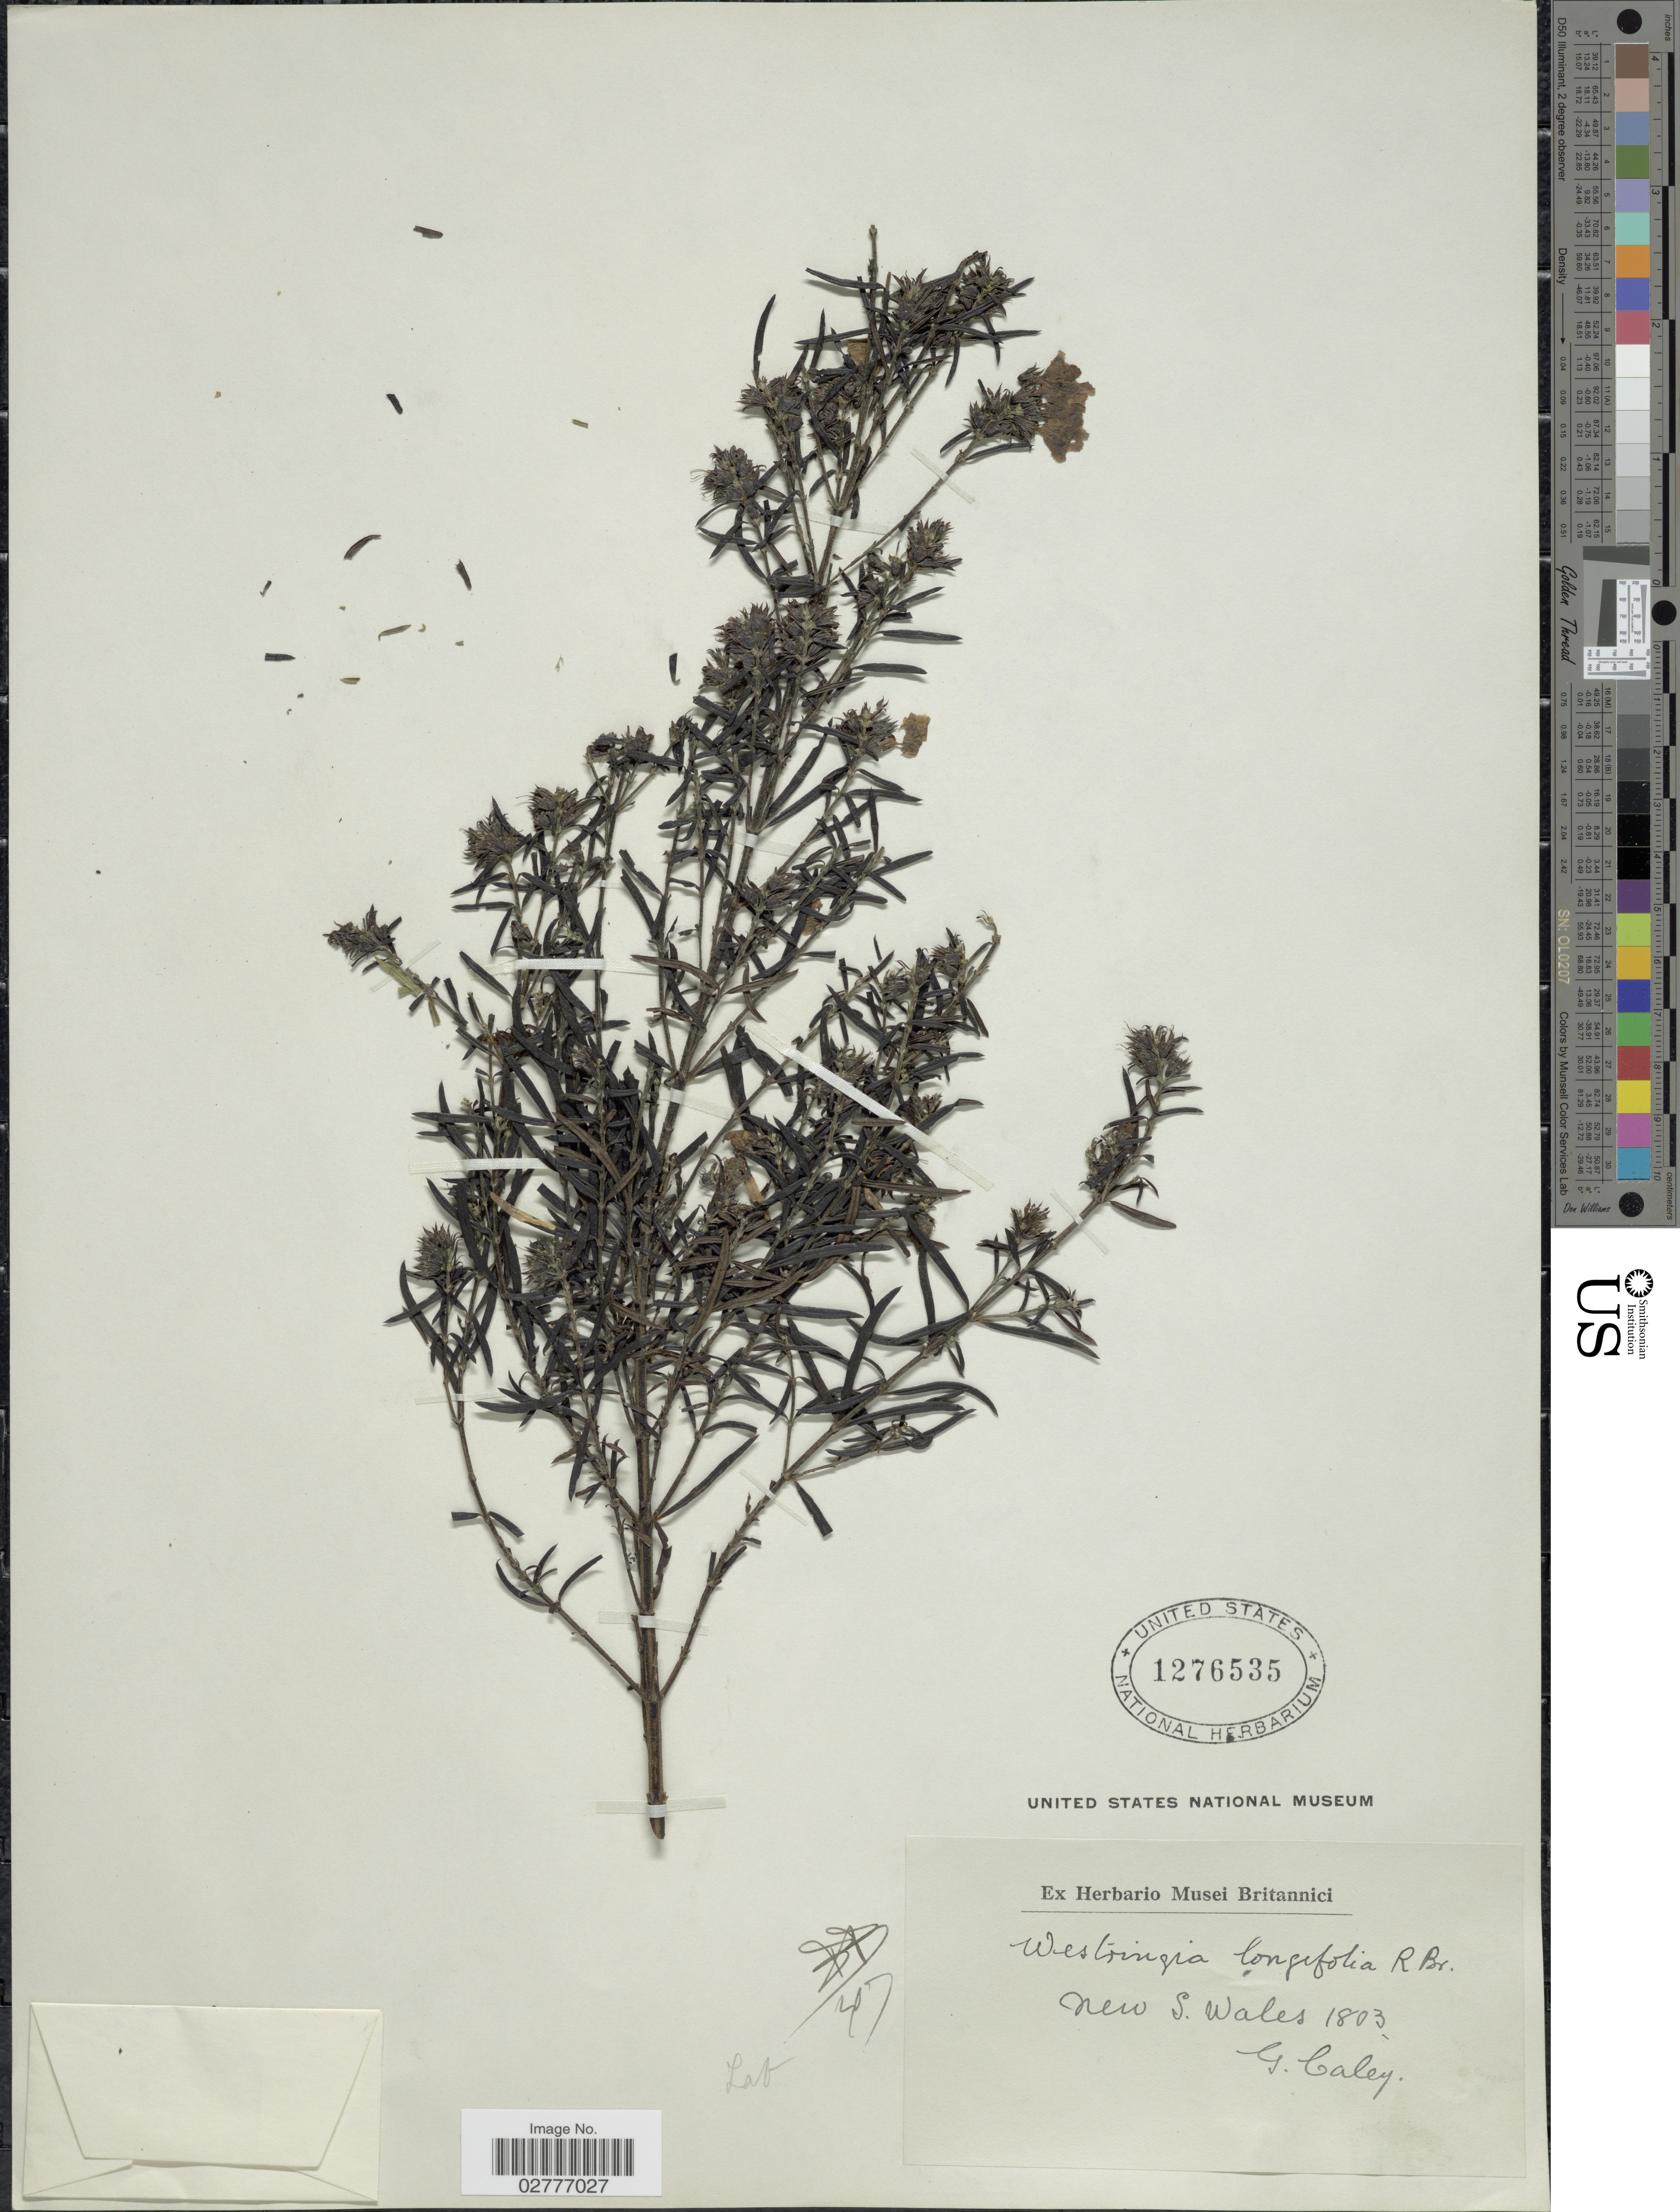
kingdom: Plantae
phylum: Tracheophyta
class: Magnoliopsida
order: Lamiales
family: Lamiaceae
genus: Westringia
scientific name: Westringia longifolia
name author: R. Br.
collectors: G. Caley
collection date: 1803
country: Australia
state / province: New South Wales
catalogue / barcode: US 1276535